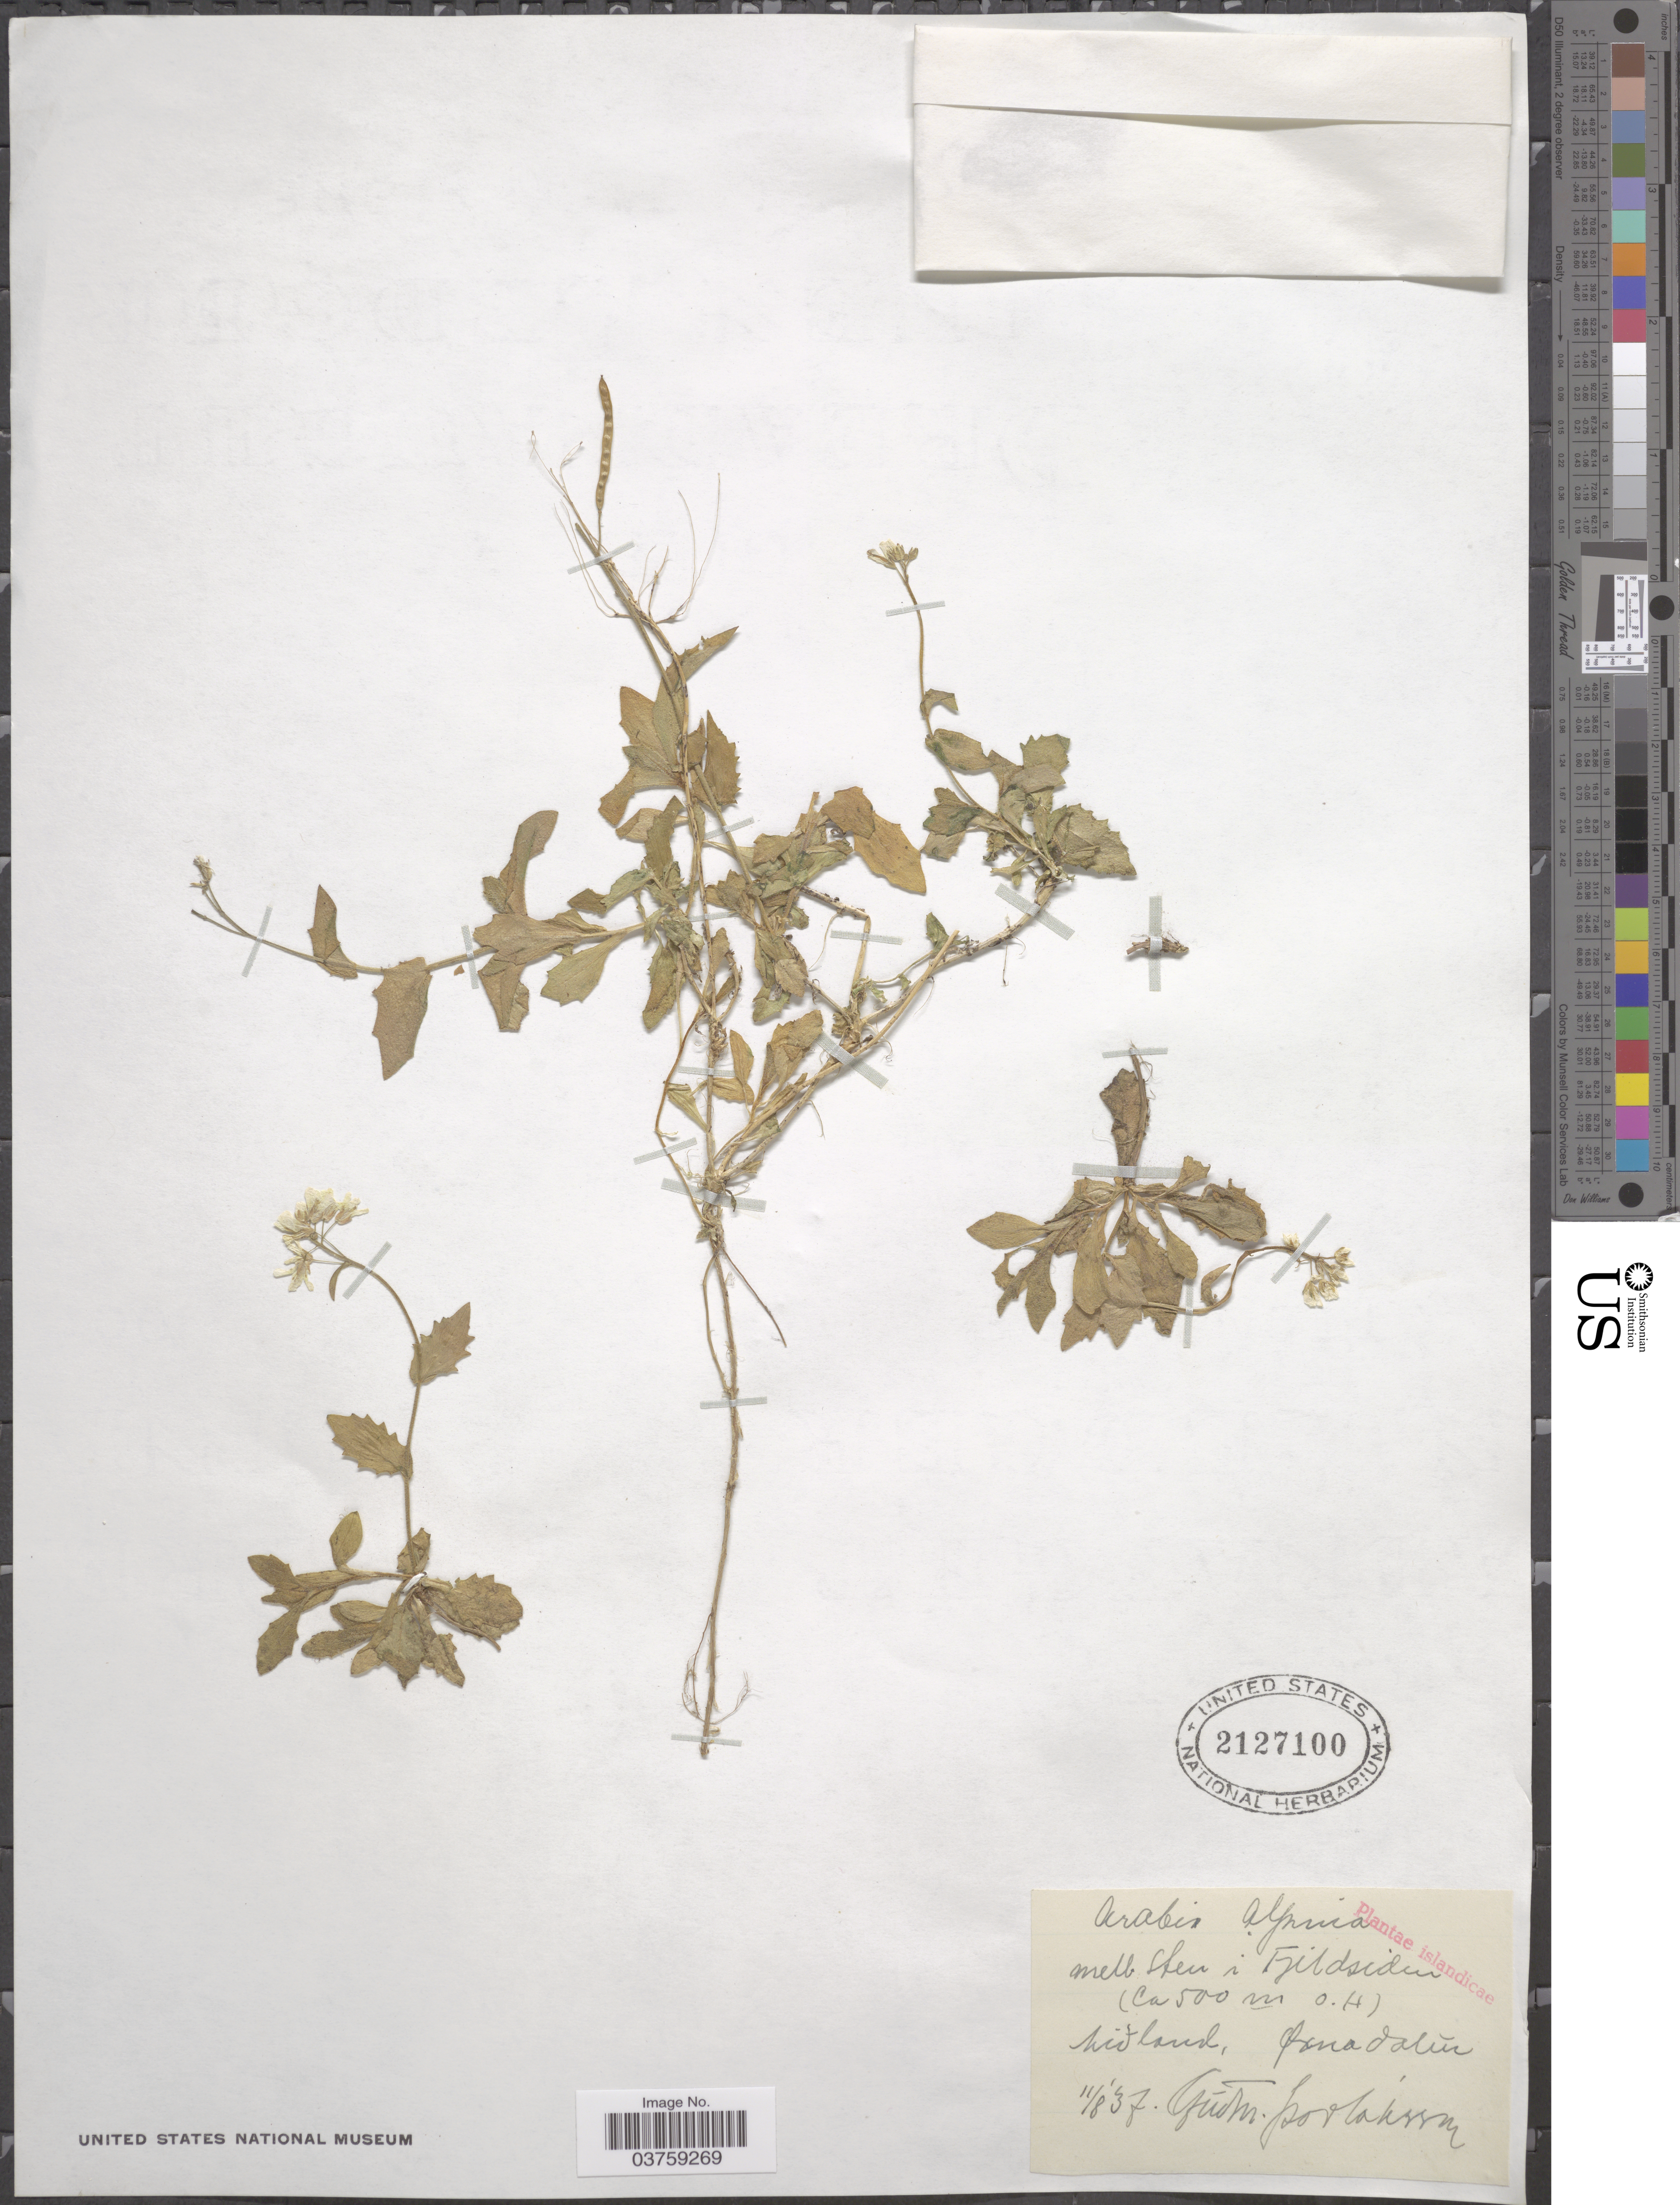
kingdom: Plantae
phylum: Tracheophyta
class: Magnoliopsida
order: Brassicales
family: Brassicaceae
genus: Arabis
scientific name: Arabis alpina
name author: L.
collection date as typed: Transcribed d/m/y: 11/8/37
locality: Melb Sten i Fjildsiden, Mitland [interpreted], Ganadalun [interpreted].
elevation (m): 500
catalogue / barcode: US 2127100